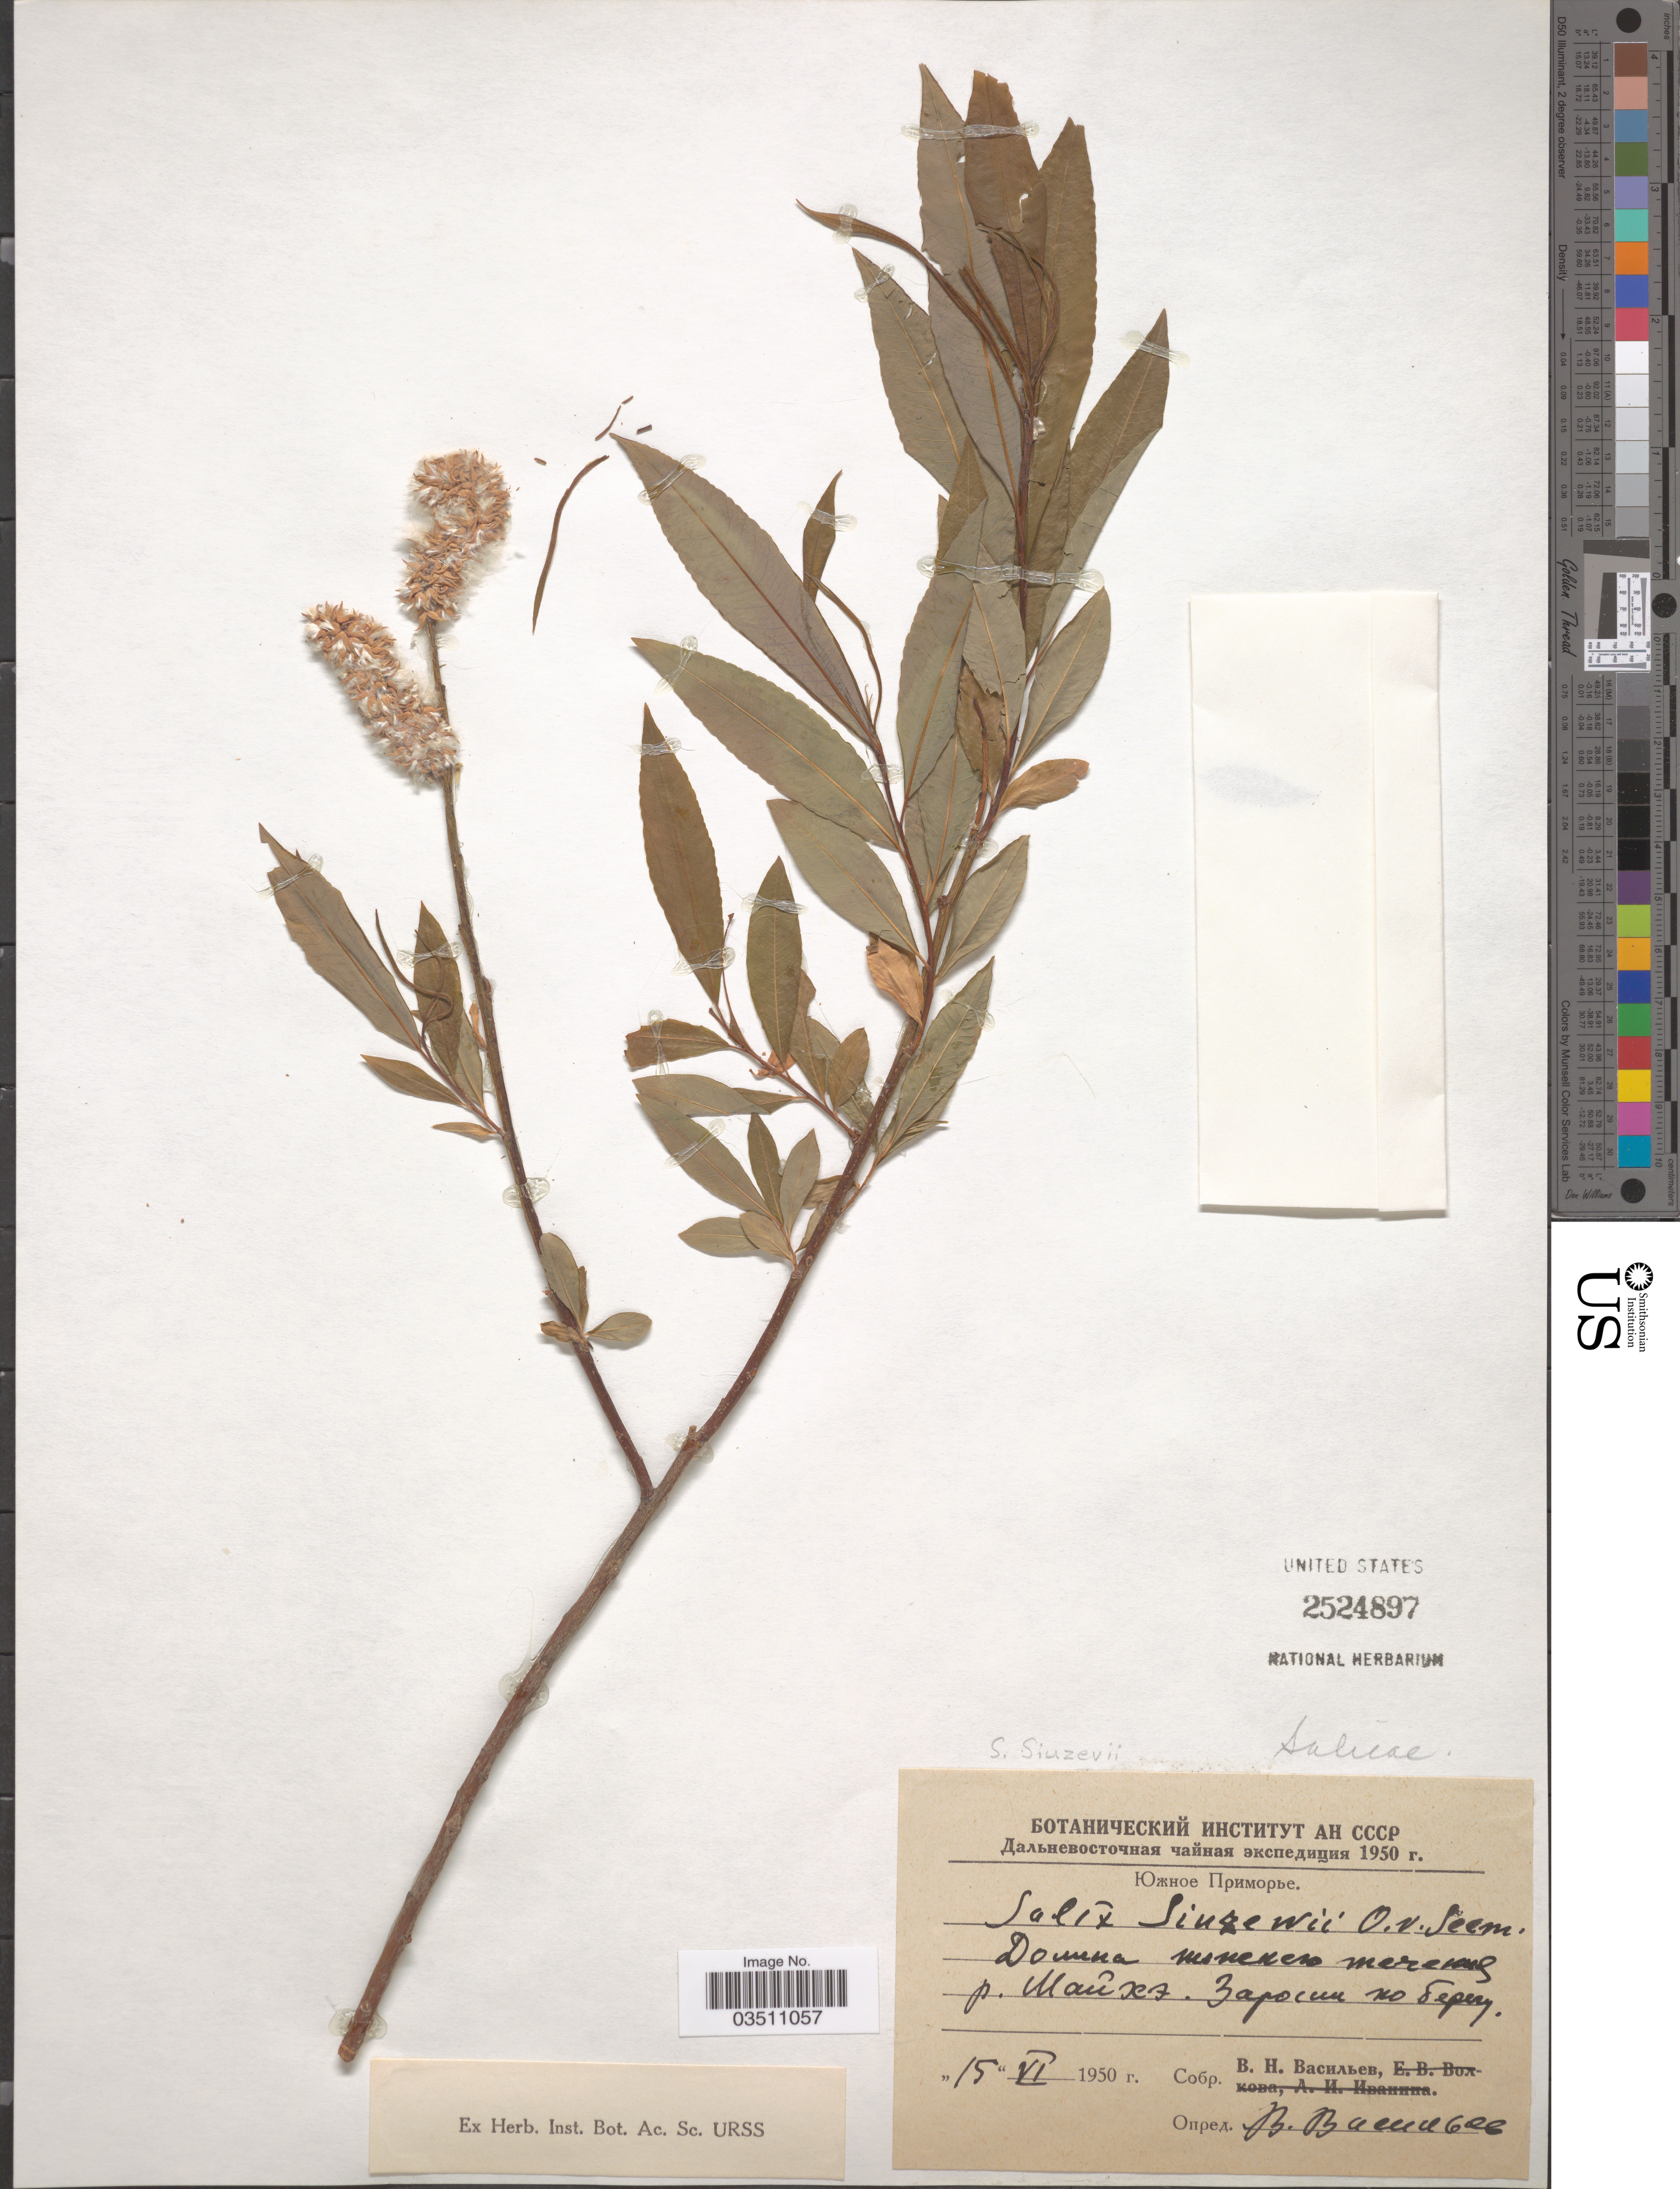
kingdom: Plantae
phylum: Tracheophyta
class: Magnoliopsida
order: Malpighiales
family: Salicaceae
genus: Salix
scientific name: Salix siuzevii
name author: Seemen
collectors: V. Vasilev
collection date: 1950-06-15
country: Russian Federation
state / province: Primorsky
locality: valley of river Maikhe.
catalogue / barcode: US 2524897